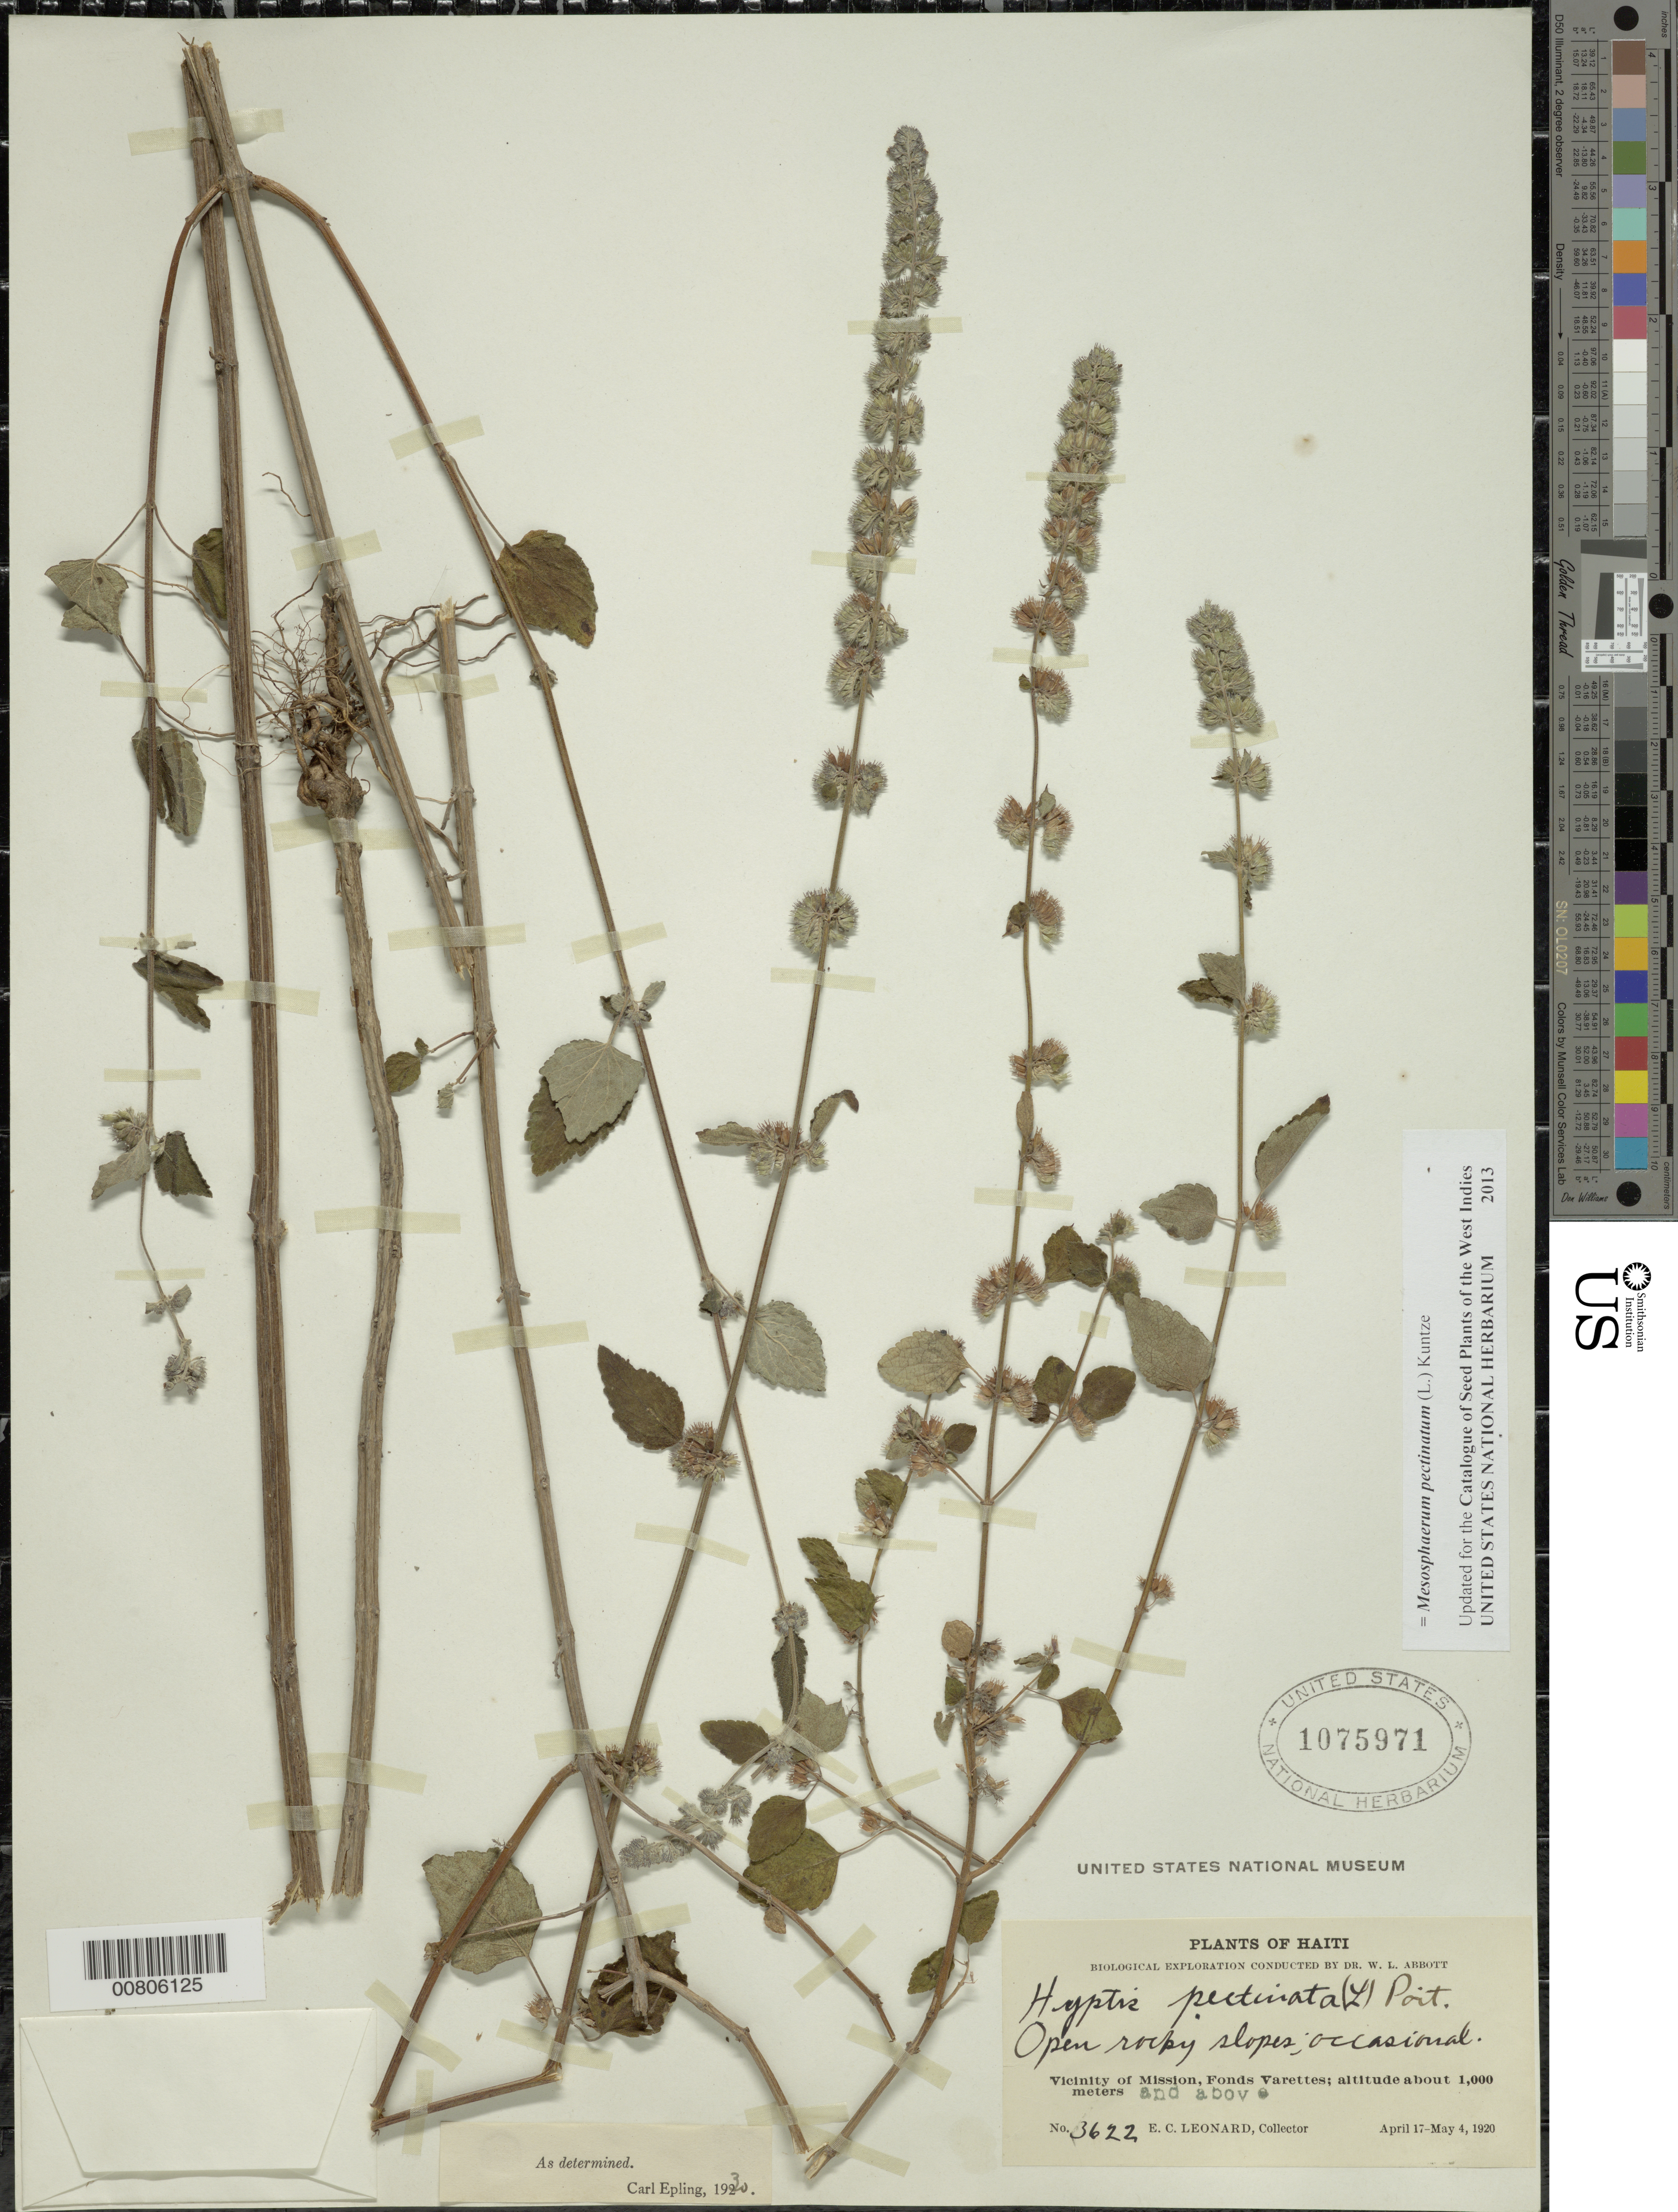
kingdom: Plantae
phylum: Tracheophyta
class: Magnoliopsida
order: Lamiales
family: Lamiaceae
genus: Mesosphaerum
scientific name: Mesosphaerum pectinatum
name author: (L.) Kuntze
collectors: E. C. Leonard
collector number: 3622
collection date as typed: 17 Apr 1920 to 04 May 1920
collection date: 1920-04-17/1920-05-04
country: Haiti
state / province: Ouest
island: Hispaniola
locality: Vicinity of Mission, Fond Verrettes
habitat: Open rocky slopes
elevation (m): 1000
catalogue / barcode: US 1075971